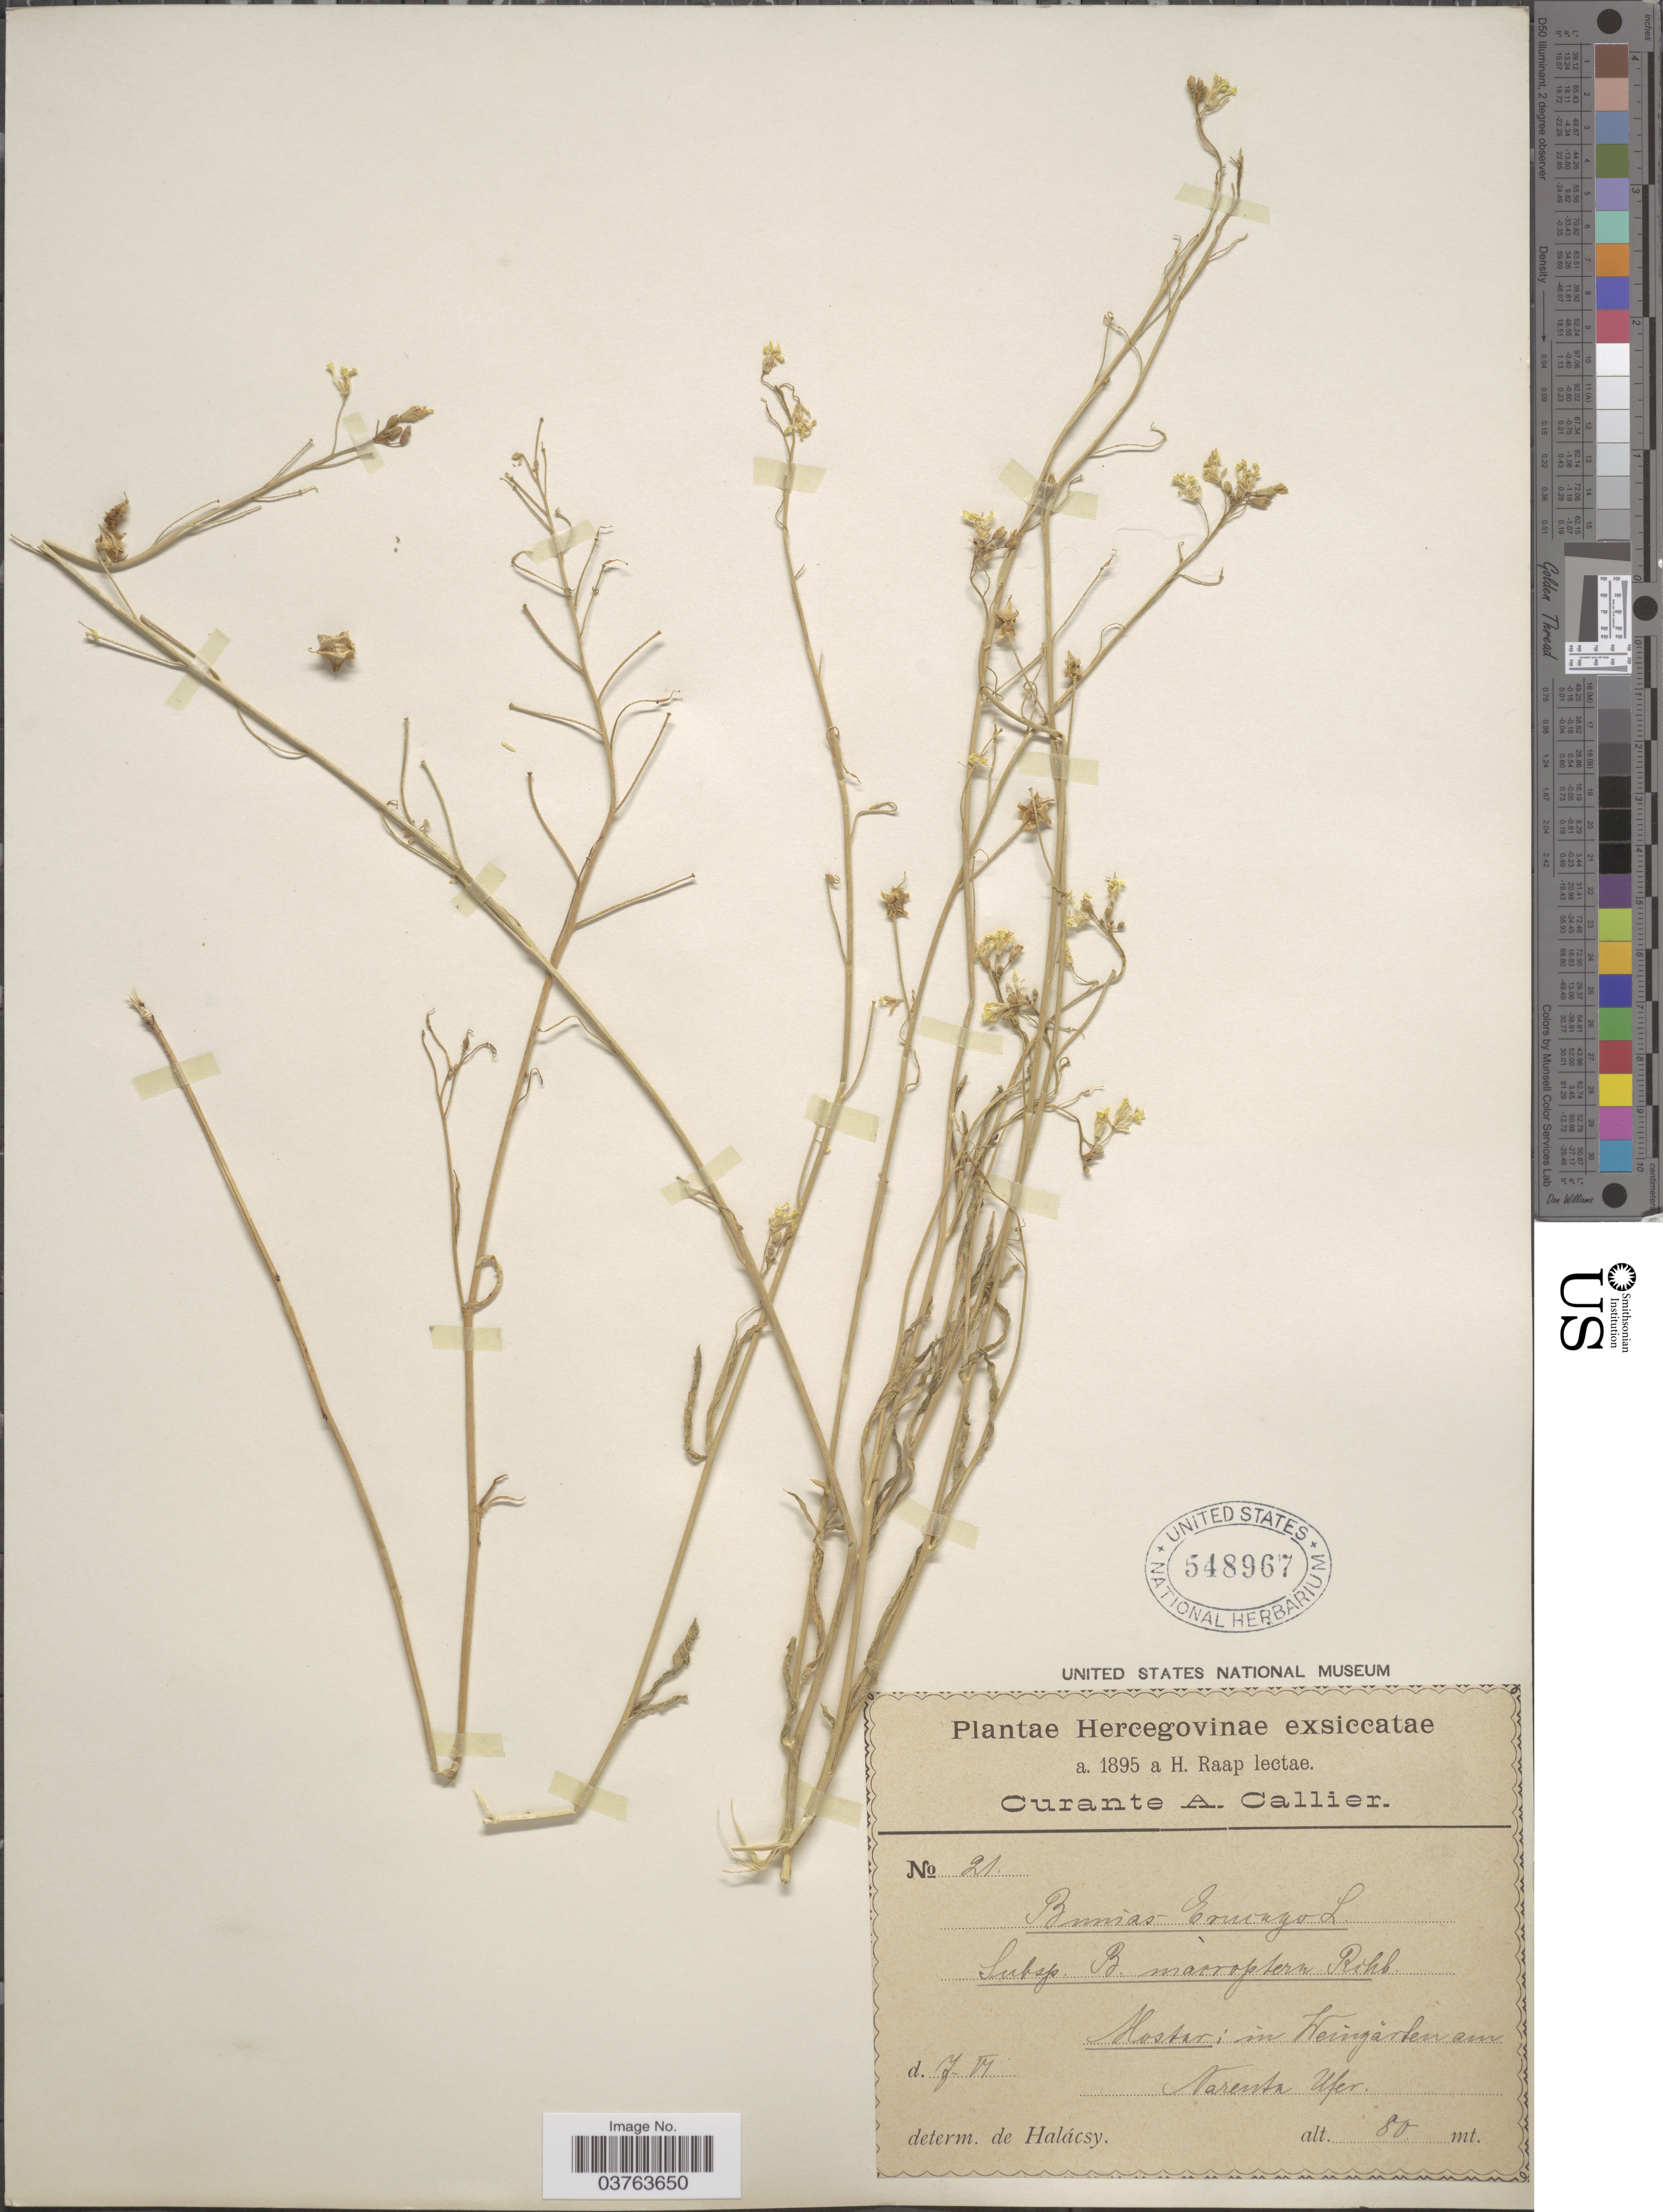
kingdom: Plantae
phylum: Tracheophyta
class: Magnoliopsida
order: Brassicales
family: Brassicaceae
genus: Bunias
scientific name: Bunias erucago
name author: L.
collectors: H. Raap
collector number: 21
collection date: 1895-06-07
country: Bosnia and Herzegovina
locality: Hercegovinae. Mostar: in Heringarten am Narenta Ufer.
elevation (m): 80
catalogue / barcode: US 548967